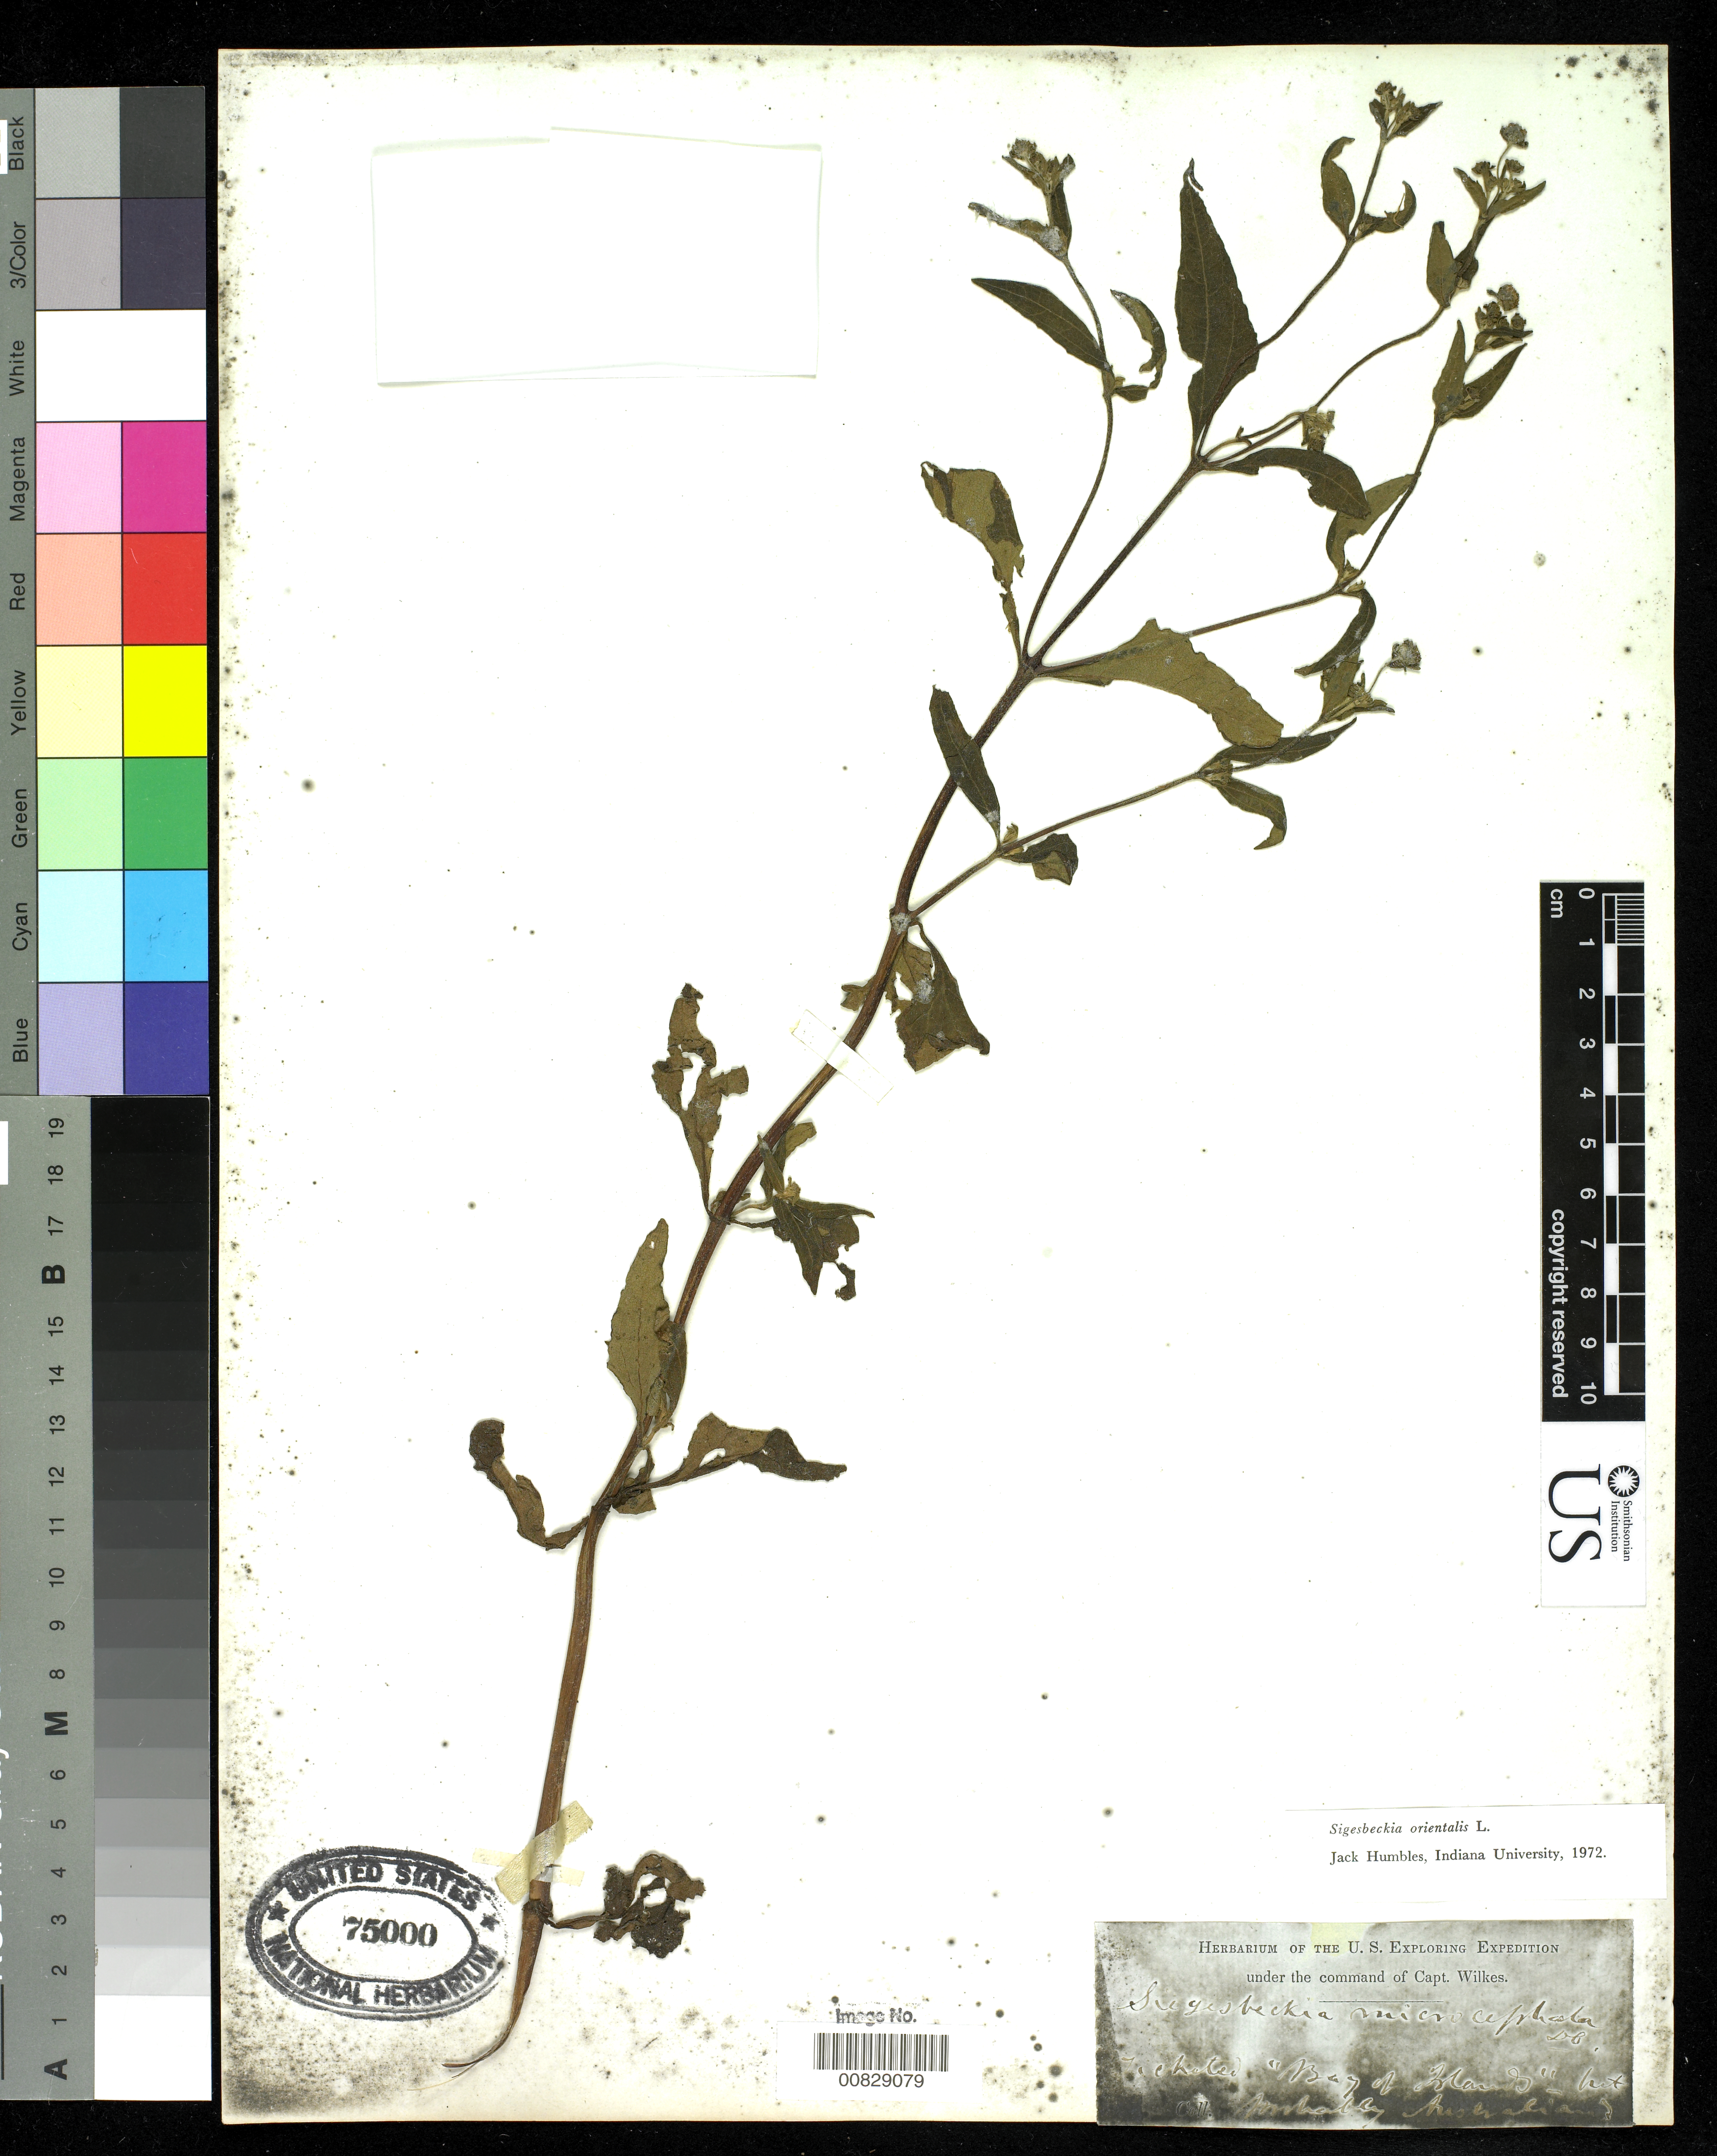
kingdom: Plantae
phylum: Tracheophyta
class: Magnoliopsida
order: Asterales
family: Asteraceae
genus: Sigesbeckia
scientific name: Sigesbeckia orientalis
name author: L.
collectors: Wilkes Explor. Exped.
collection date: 1838/1842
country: New Zealand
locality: Bay of Islands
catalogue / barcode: US 75000